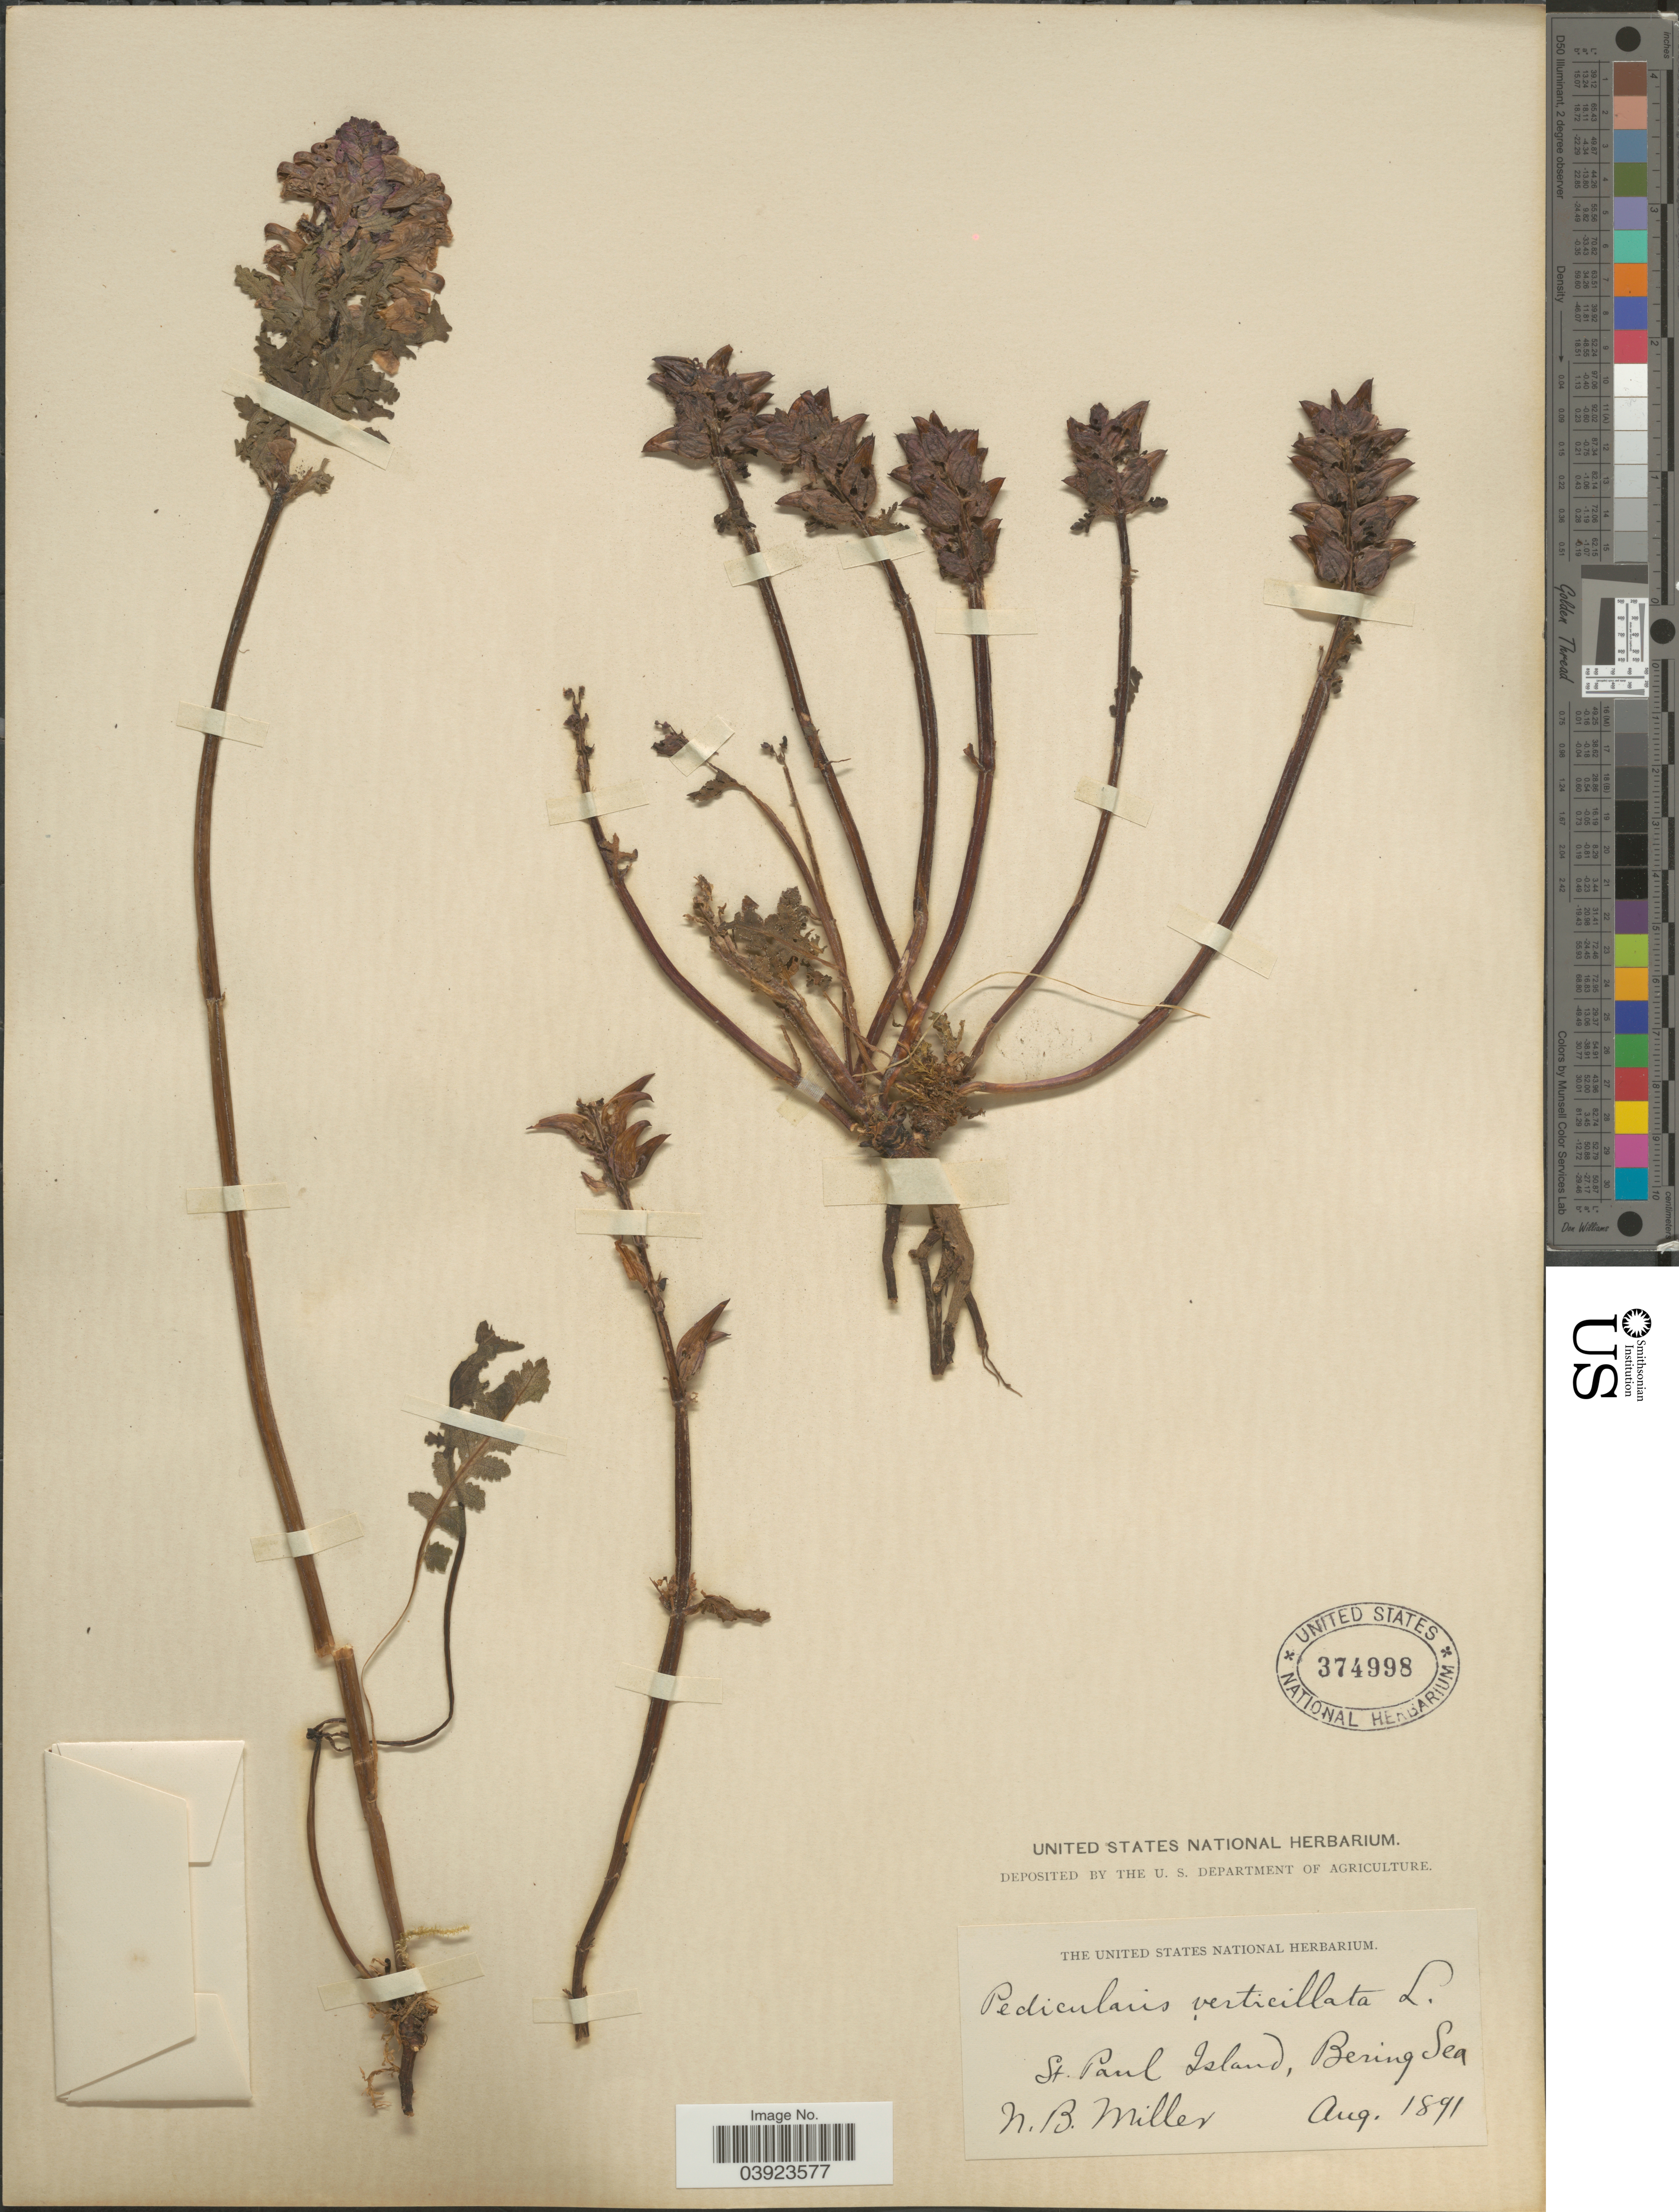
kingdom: Plantae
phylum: Tracheophyta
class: Magnoliopsida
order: Lamiales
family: Orobanchaceae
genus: Pedicularis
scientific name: Pedicularis verticillata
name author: L.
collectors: N. Miller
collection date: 1891-08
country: United States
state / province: Alaska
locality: St. Paul Island, Bering Sea.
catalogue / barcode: US 374998